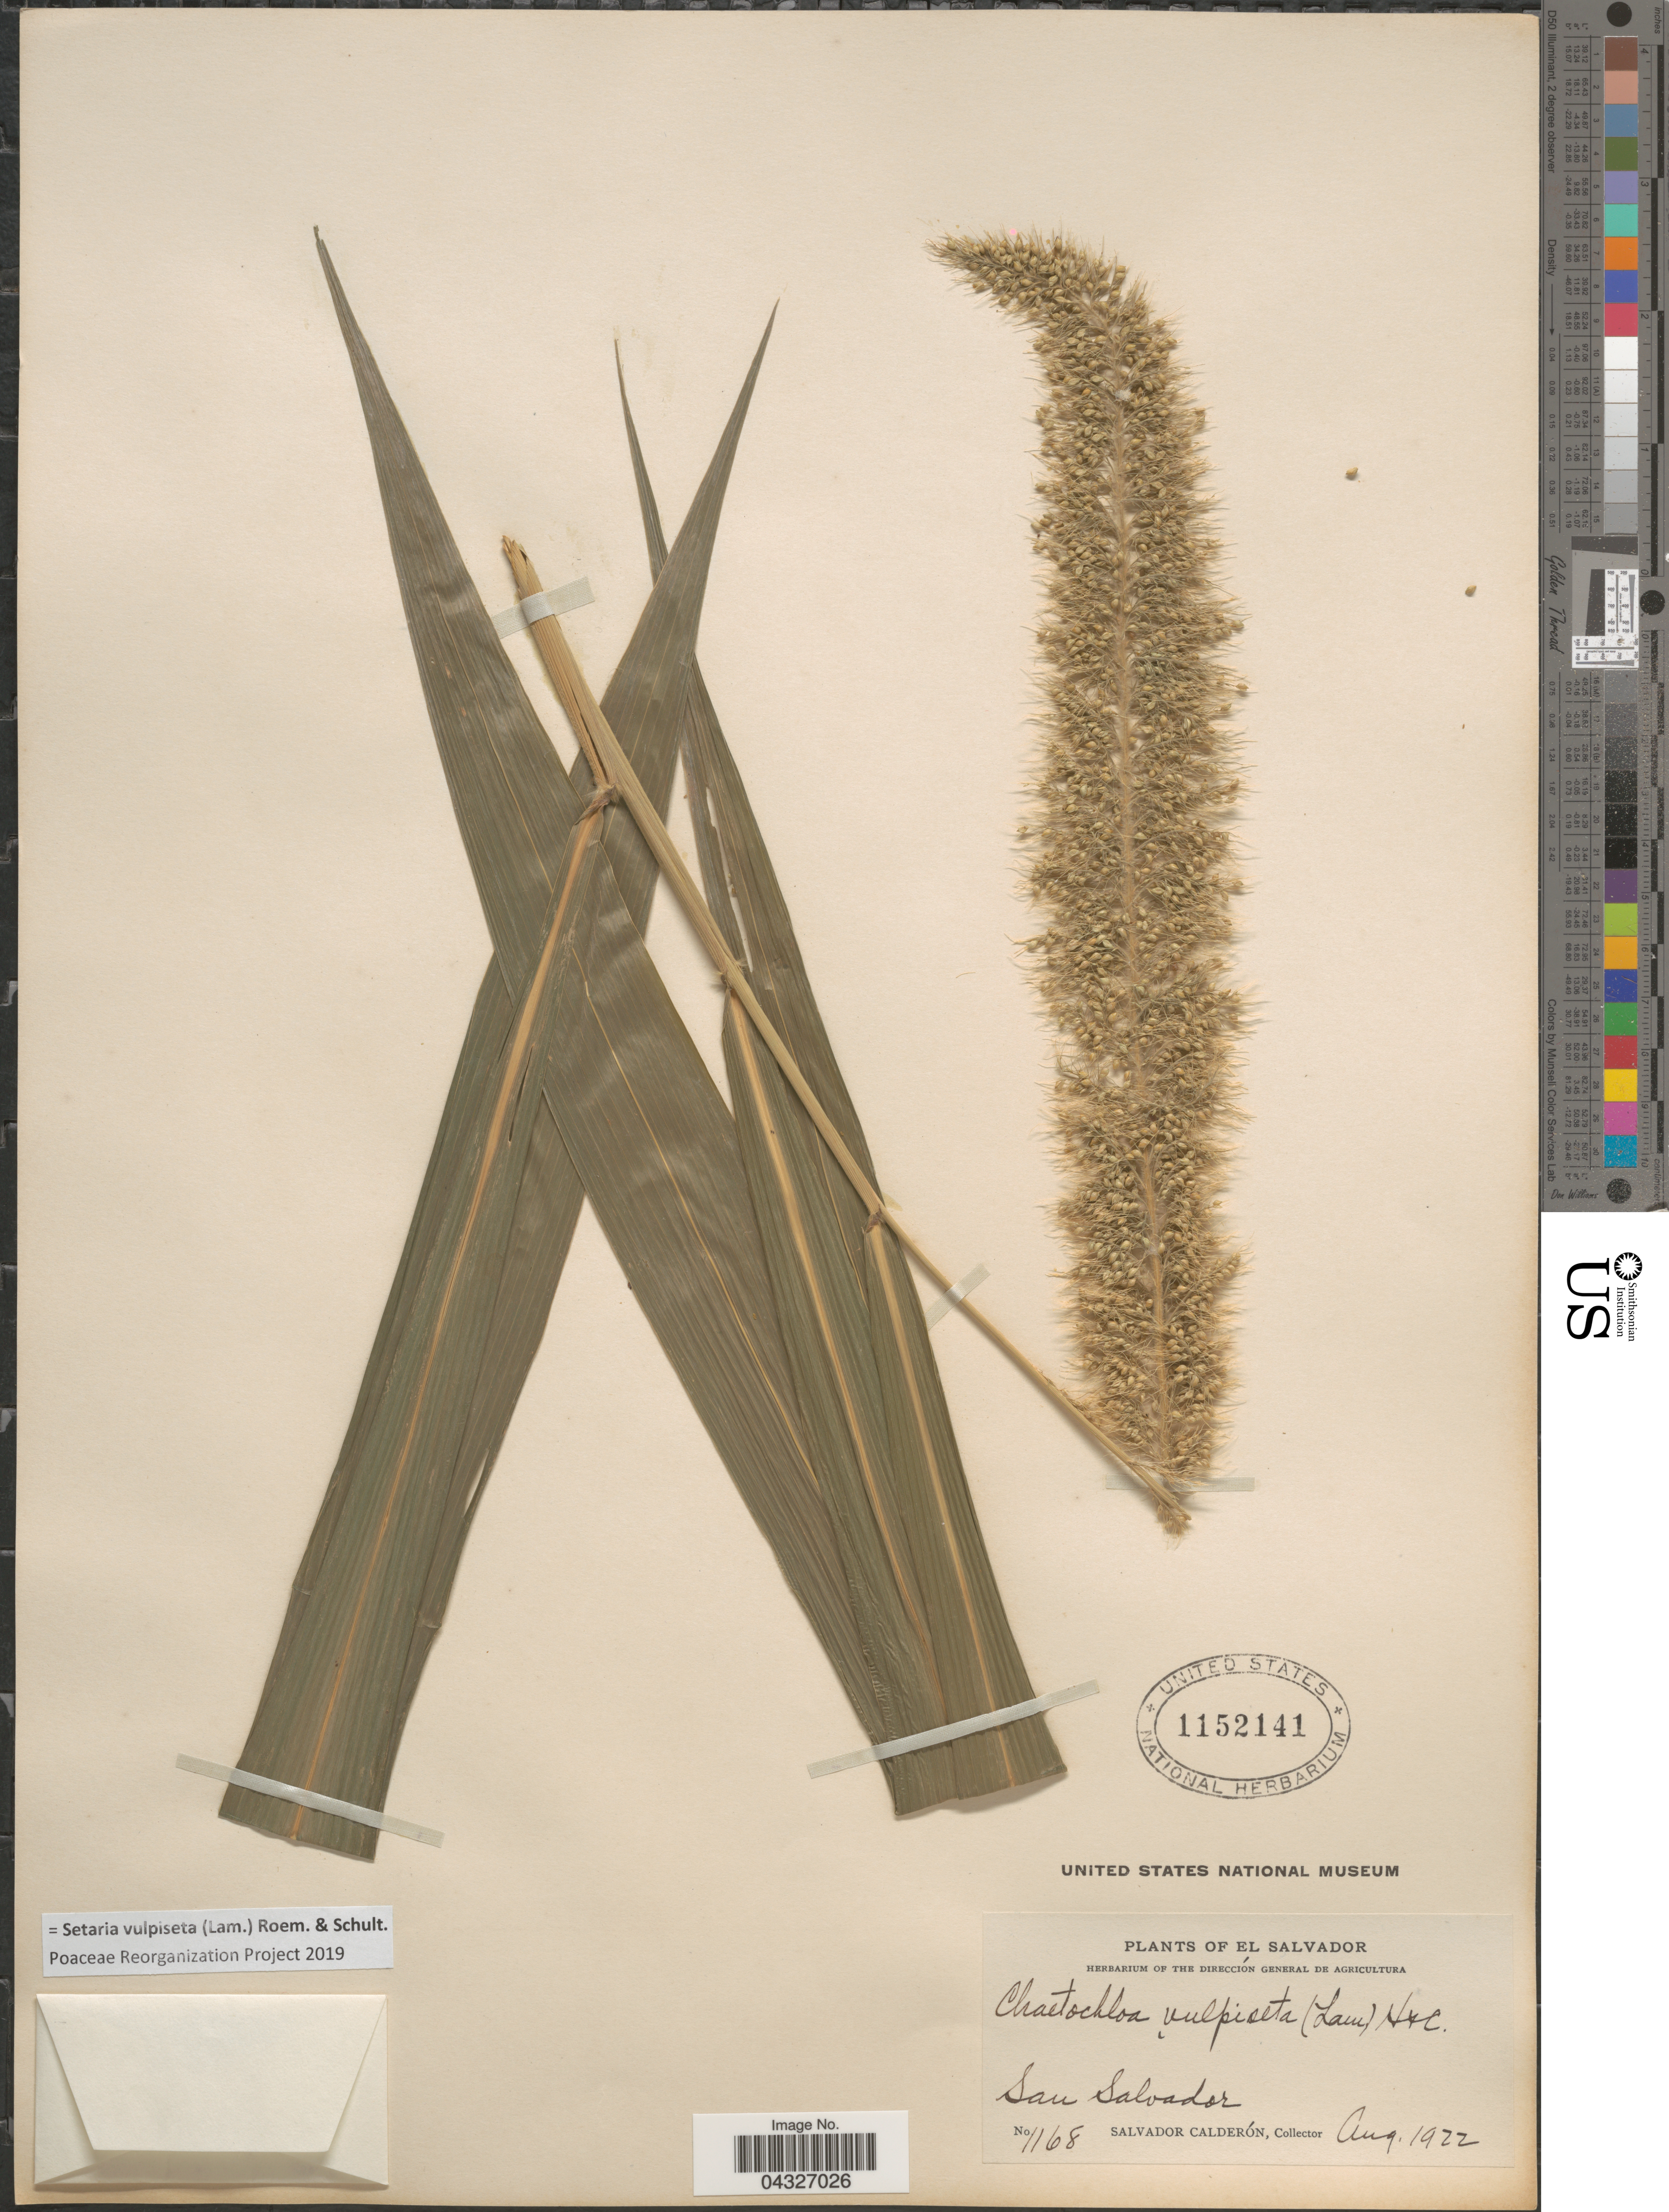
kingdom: Plantae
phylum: Tracheophyta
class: Liliopsida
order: Poales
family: Poaceae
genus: Setaria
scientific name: Setaria vulpiseta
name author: (Lam.) Roem. & Schult.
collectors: S. Calderón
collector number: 1168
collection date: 1922-08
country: El Salvador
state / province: San Salvador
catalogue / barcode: US 1152141